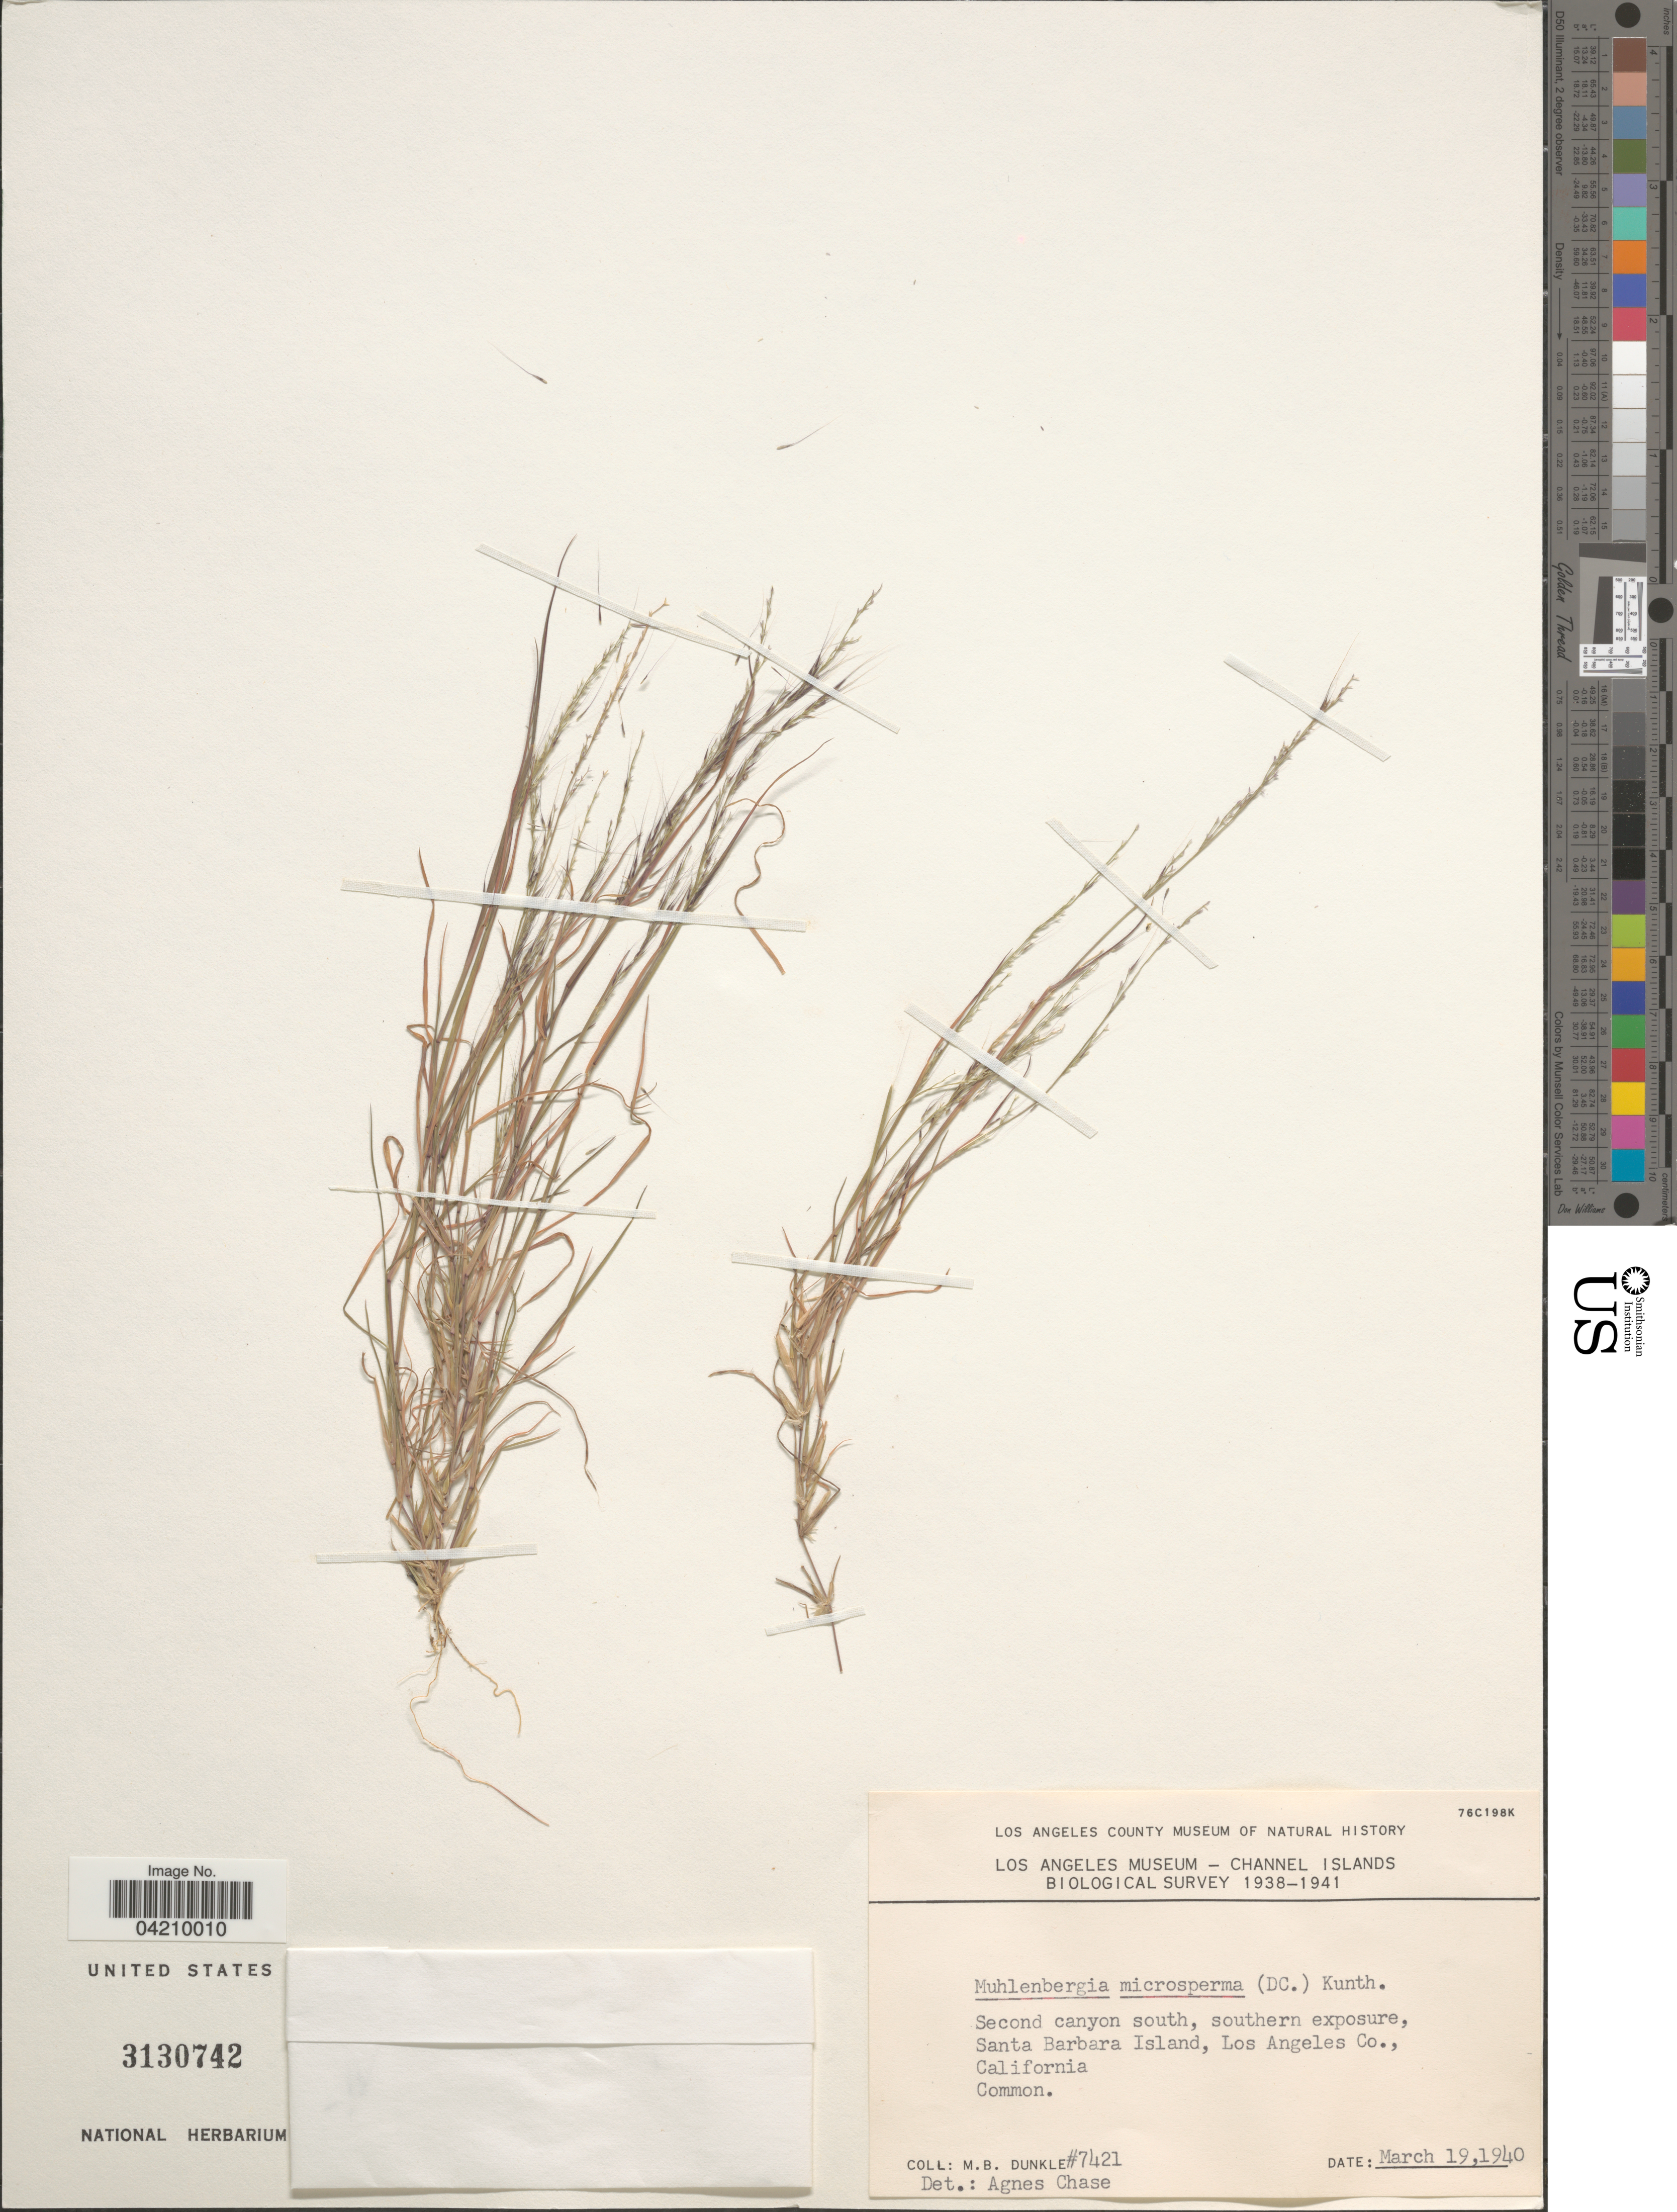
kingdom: Plantae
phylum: Tracheophyta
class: Liliopsida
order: Poales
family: Poaceae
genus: Muhlenbergia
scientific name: Muhlenbergia microsperma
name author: (DC.) Kunth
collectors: M. Dunkle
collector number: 7421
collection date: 1940-03-19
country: United States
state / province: California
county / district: Los Angeles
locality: Los Angeles Museum - Channel Islands Biological Survey 1938-1941. Second canyon south, southern exposure, Santa Barbara Island, Los Angeles Co.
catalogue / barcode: US 3130742